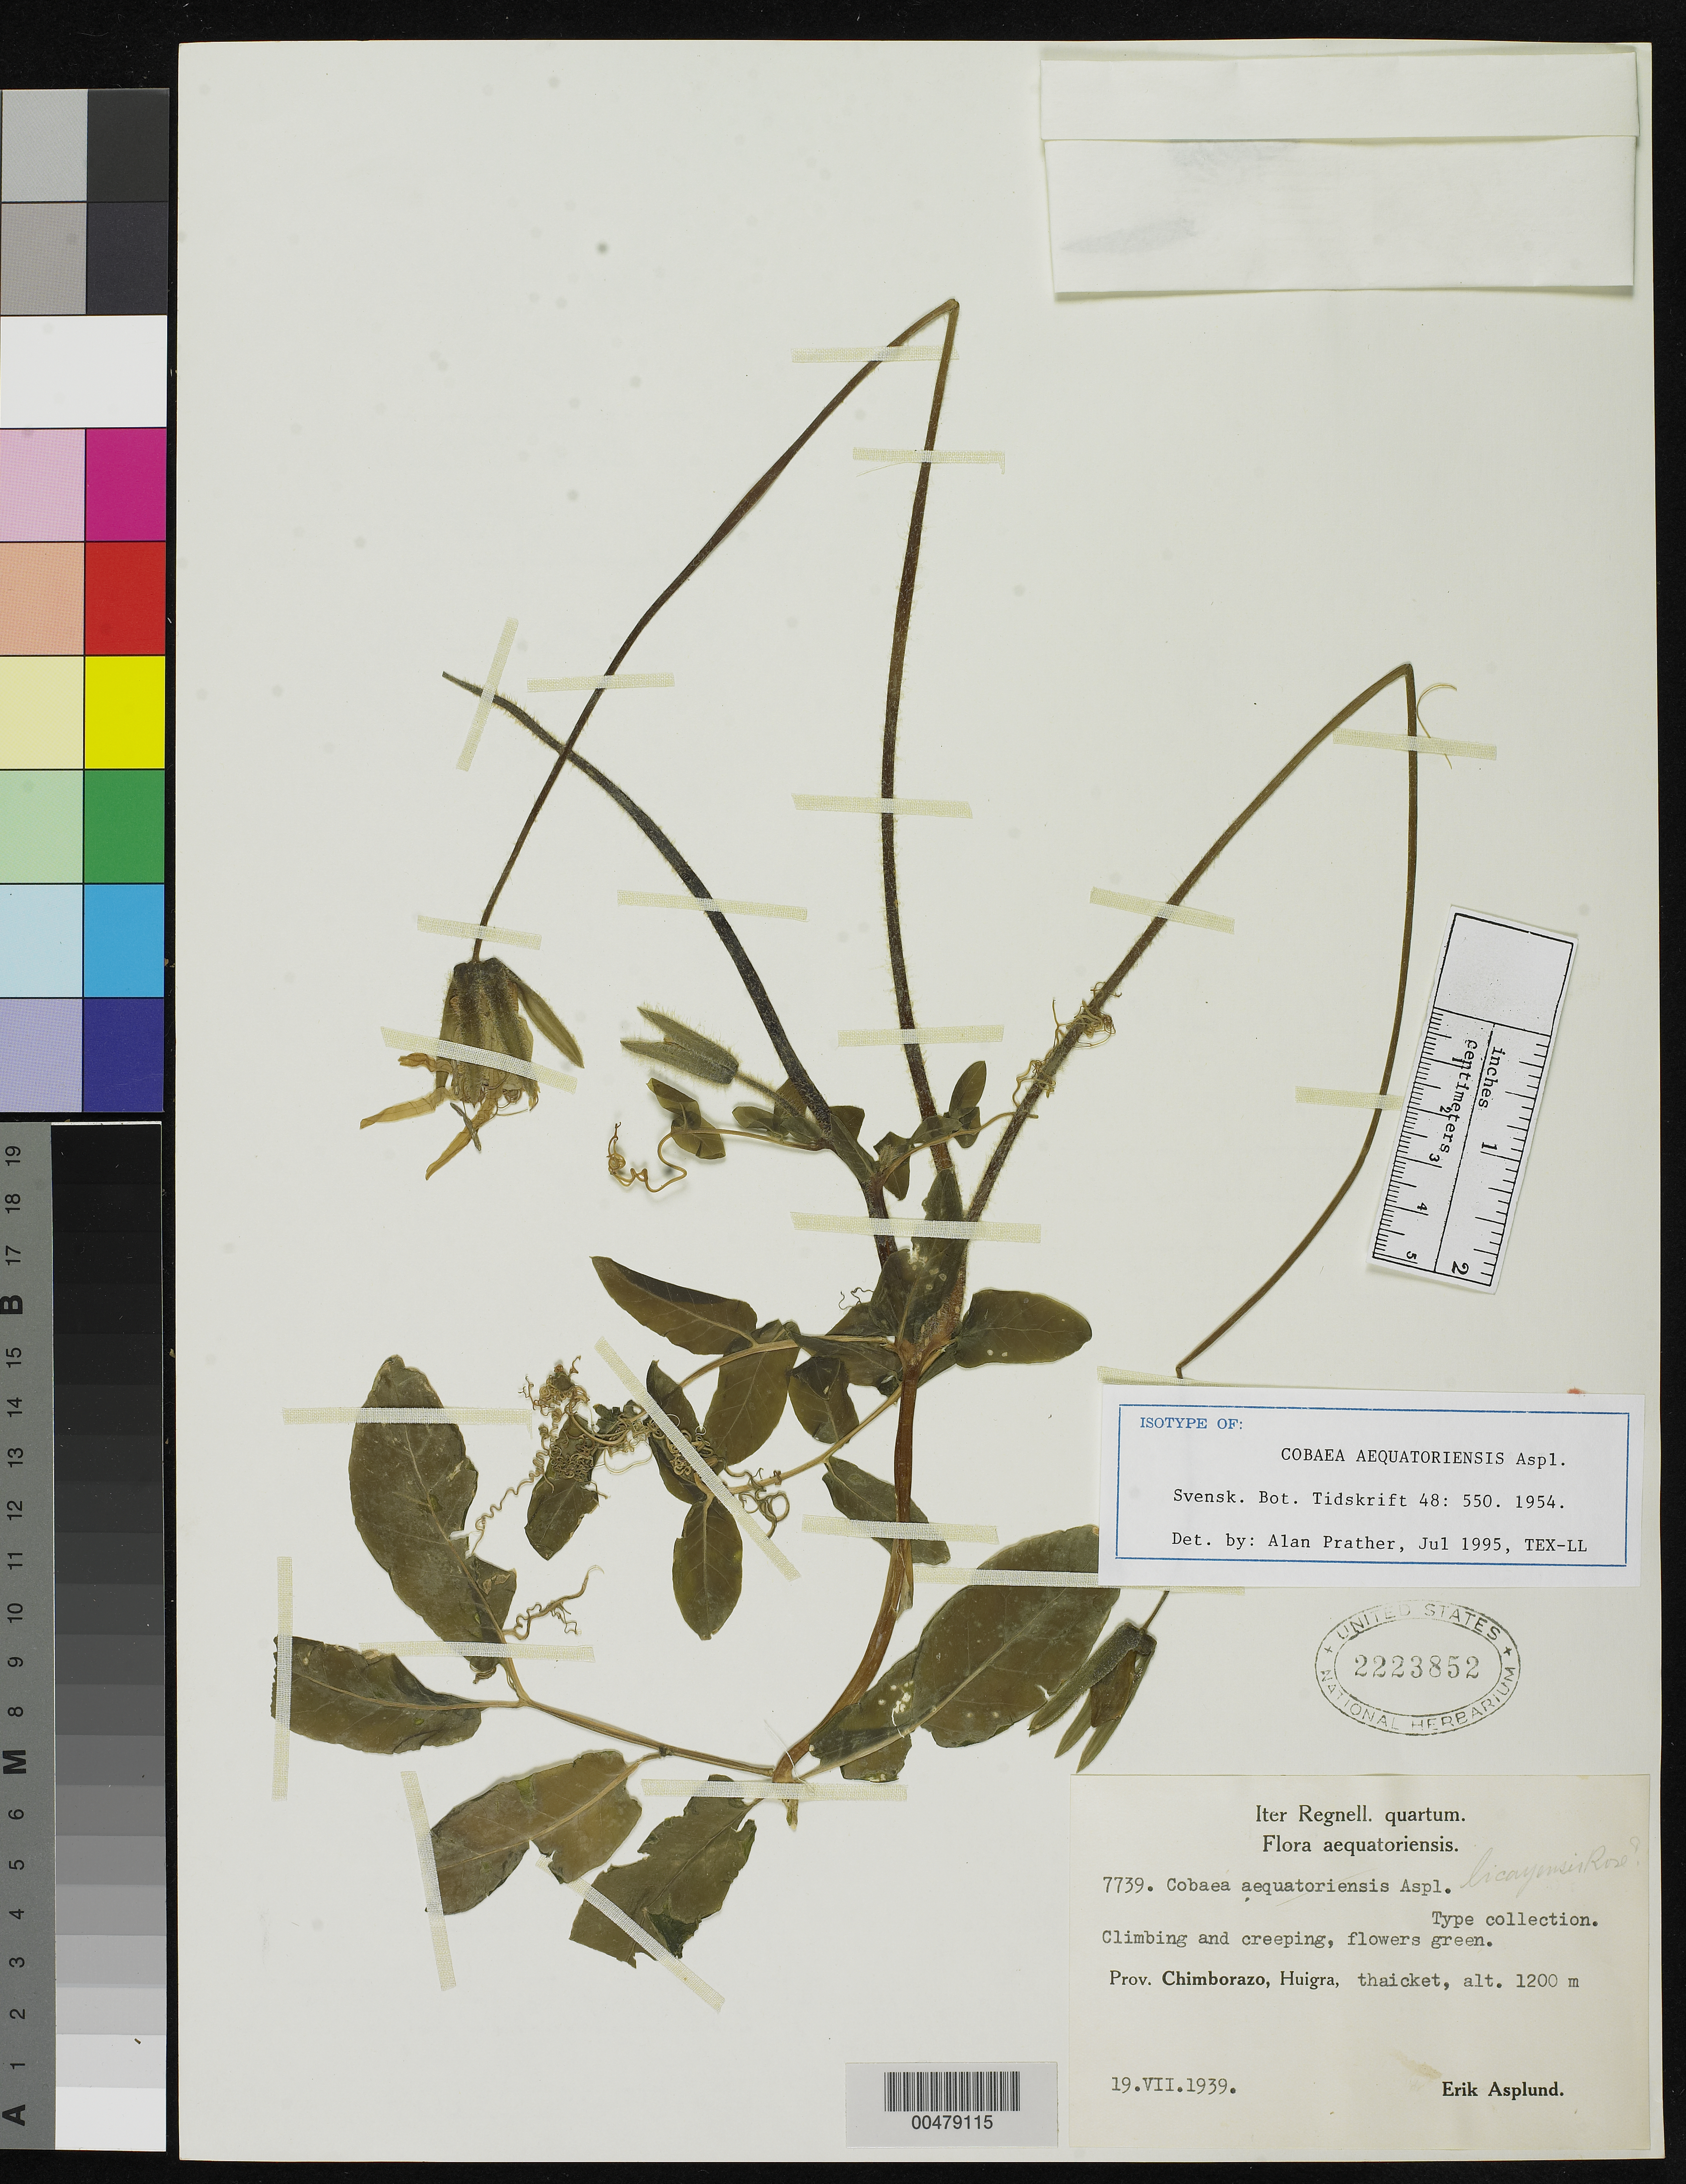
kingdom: Plantae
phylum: Tracheophyta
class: Magnoliopsida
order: Ericales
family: Polemoniaceae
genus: Cobaea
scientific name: Cobaea aequatoriensis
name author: Aspl.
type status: Isotype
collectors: E. Asplund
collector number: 7739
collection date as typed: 10 Jul 1939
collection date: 1939-07-10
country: Ecuador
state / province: Chimborazo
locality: Huigra.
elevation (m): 1200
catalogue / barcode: US 2223852